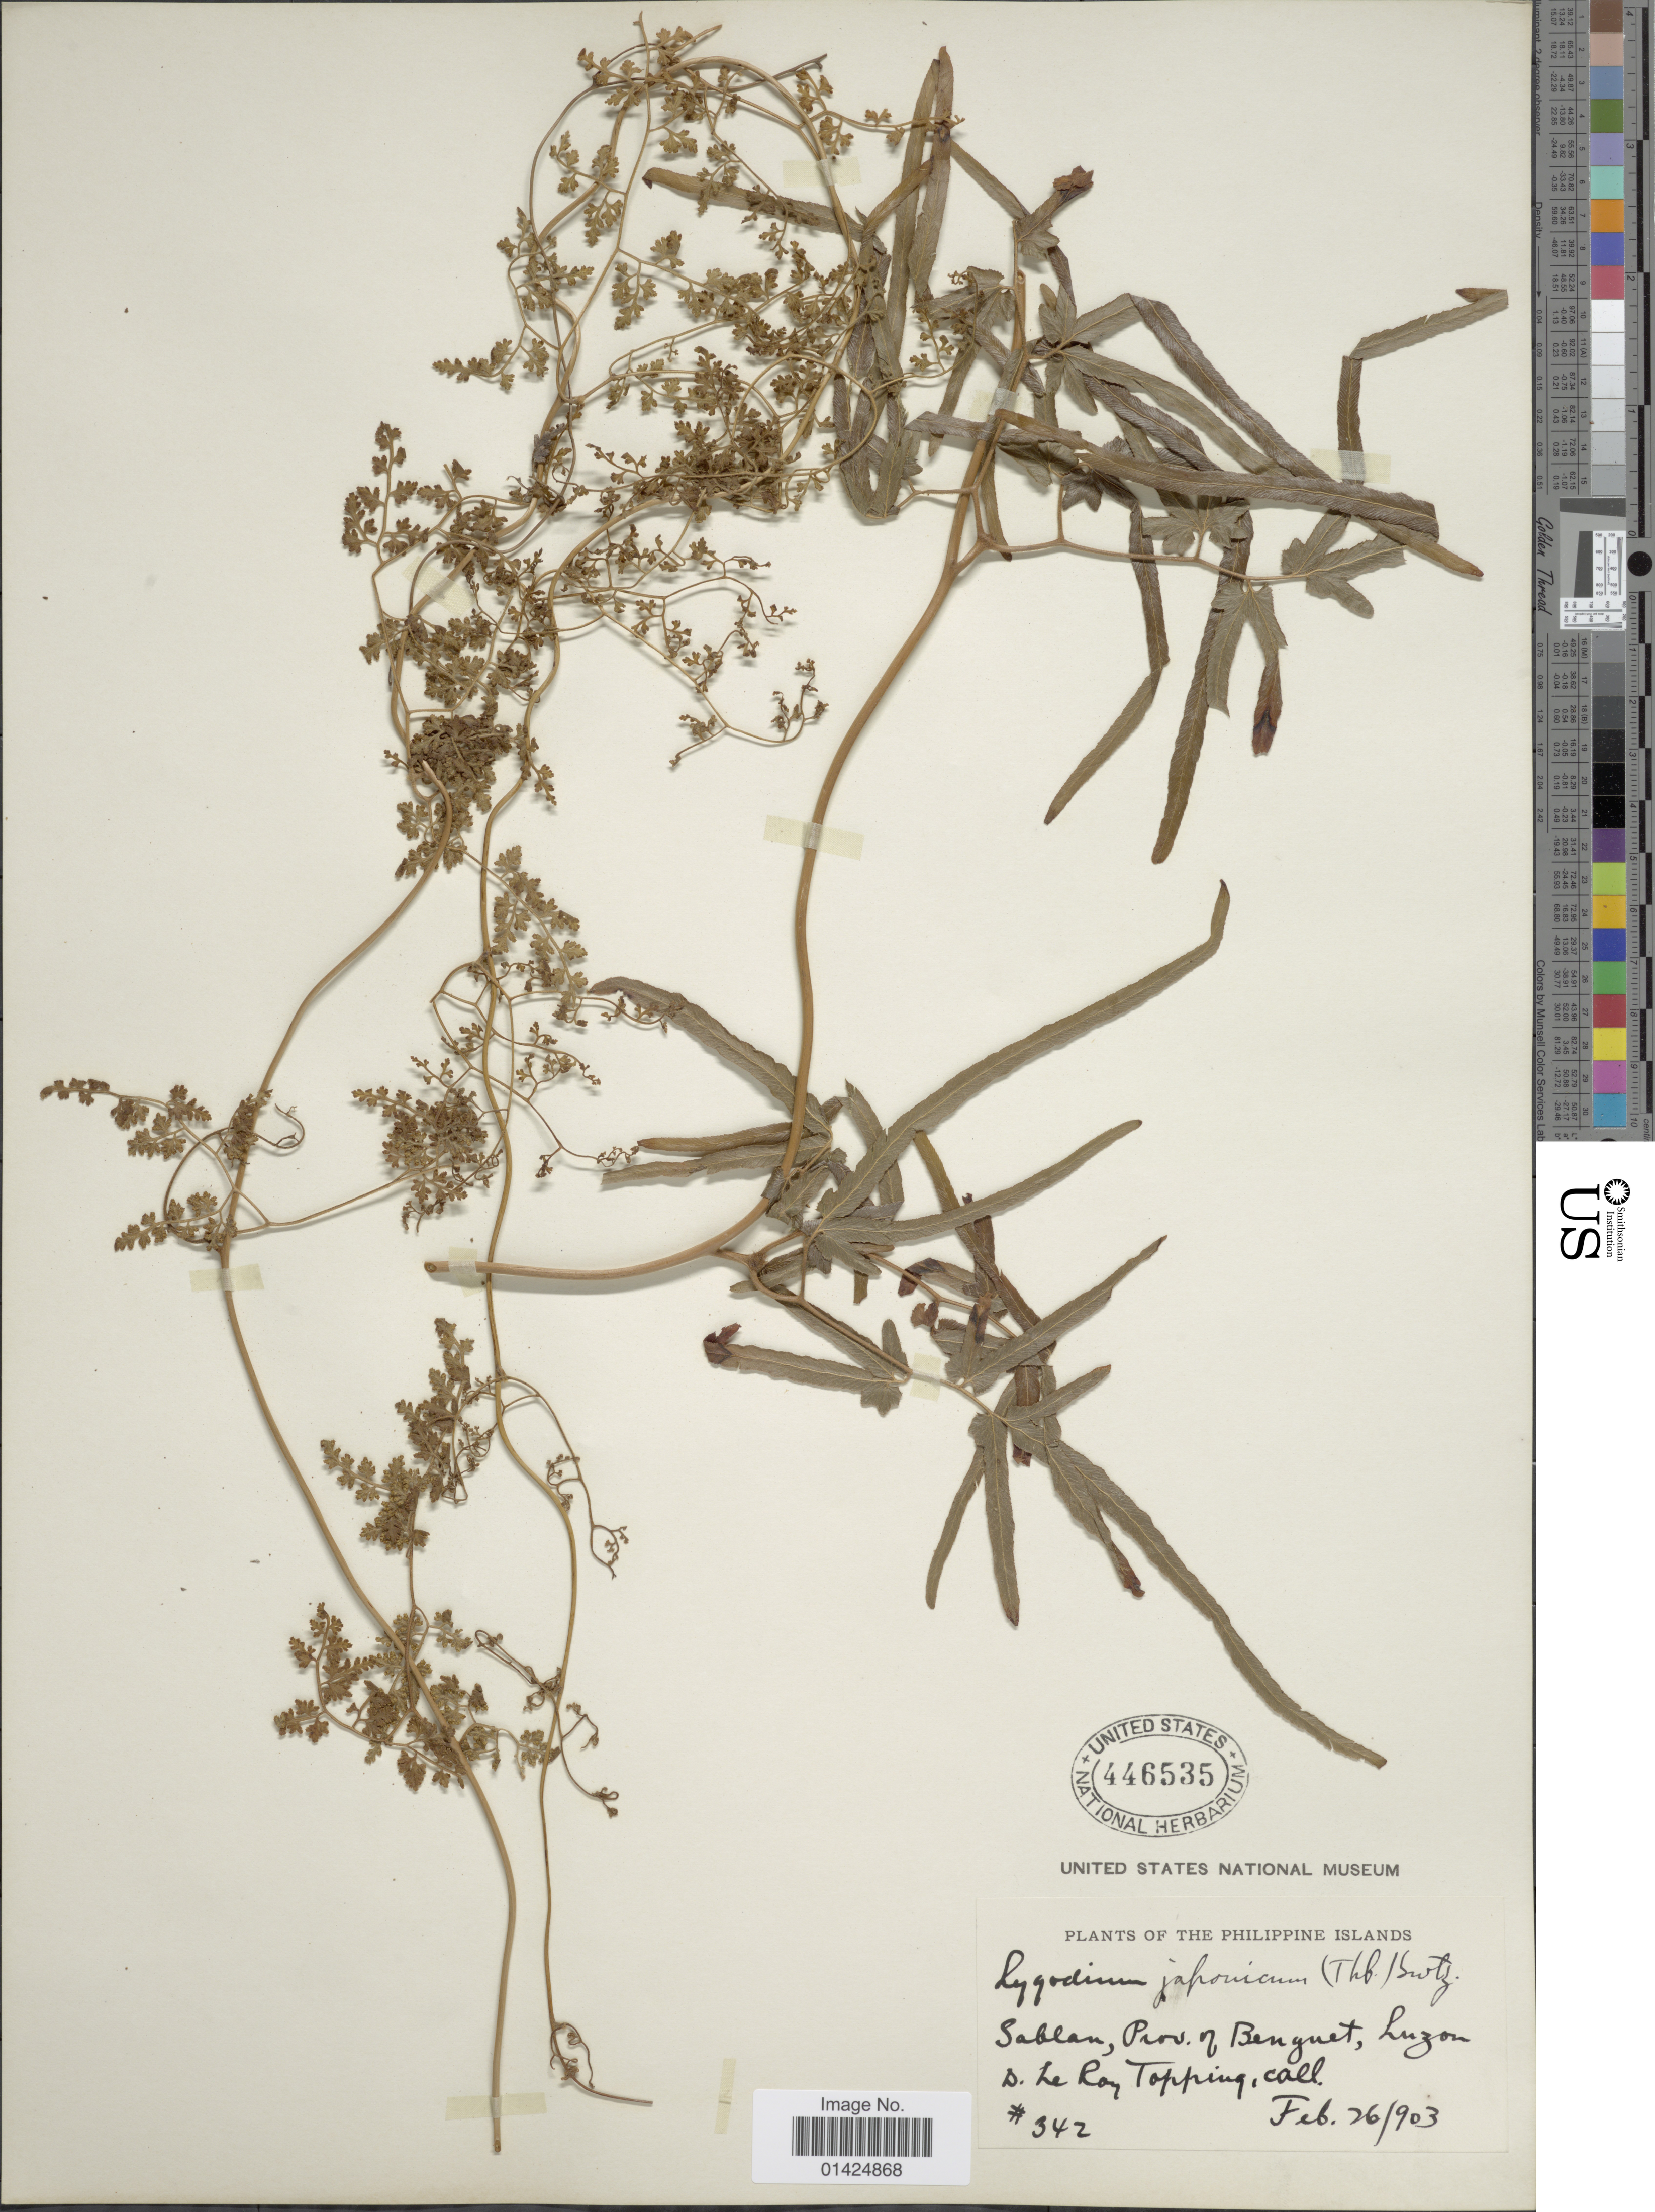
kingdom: Plantae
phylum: Tracheophyta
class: Polypodiopsida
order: Schizaeales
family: Lygodiaceae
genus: Lygodium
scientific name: Lygodium japonicum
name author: (Thunb.) Sw.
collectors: D. L. Topping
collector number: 342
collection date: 1903-02-26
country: Philippines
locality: Sablan, Prov. of Benguet, Luzon.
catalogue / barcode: US 446535